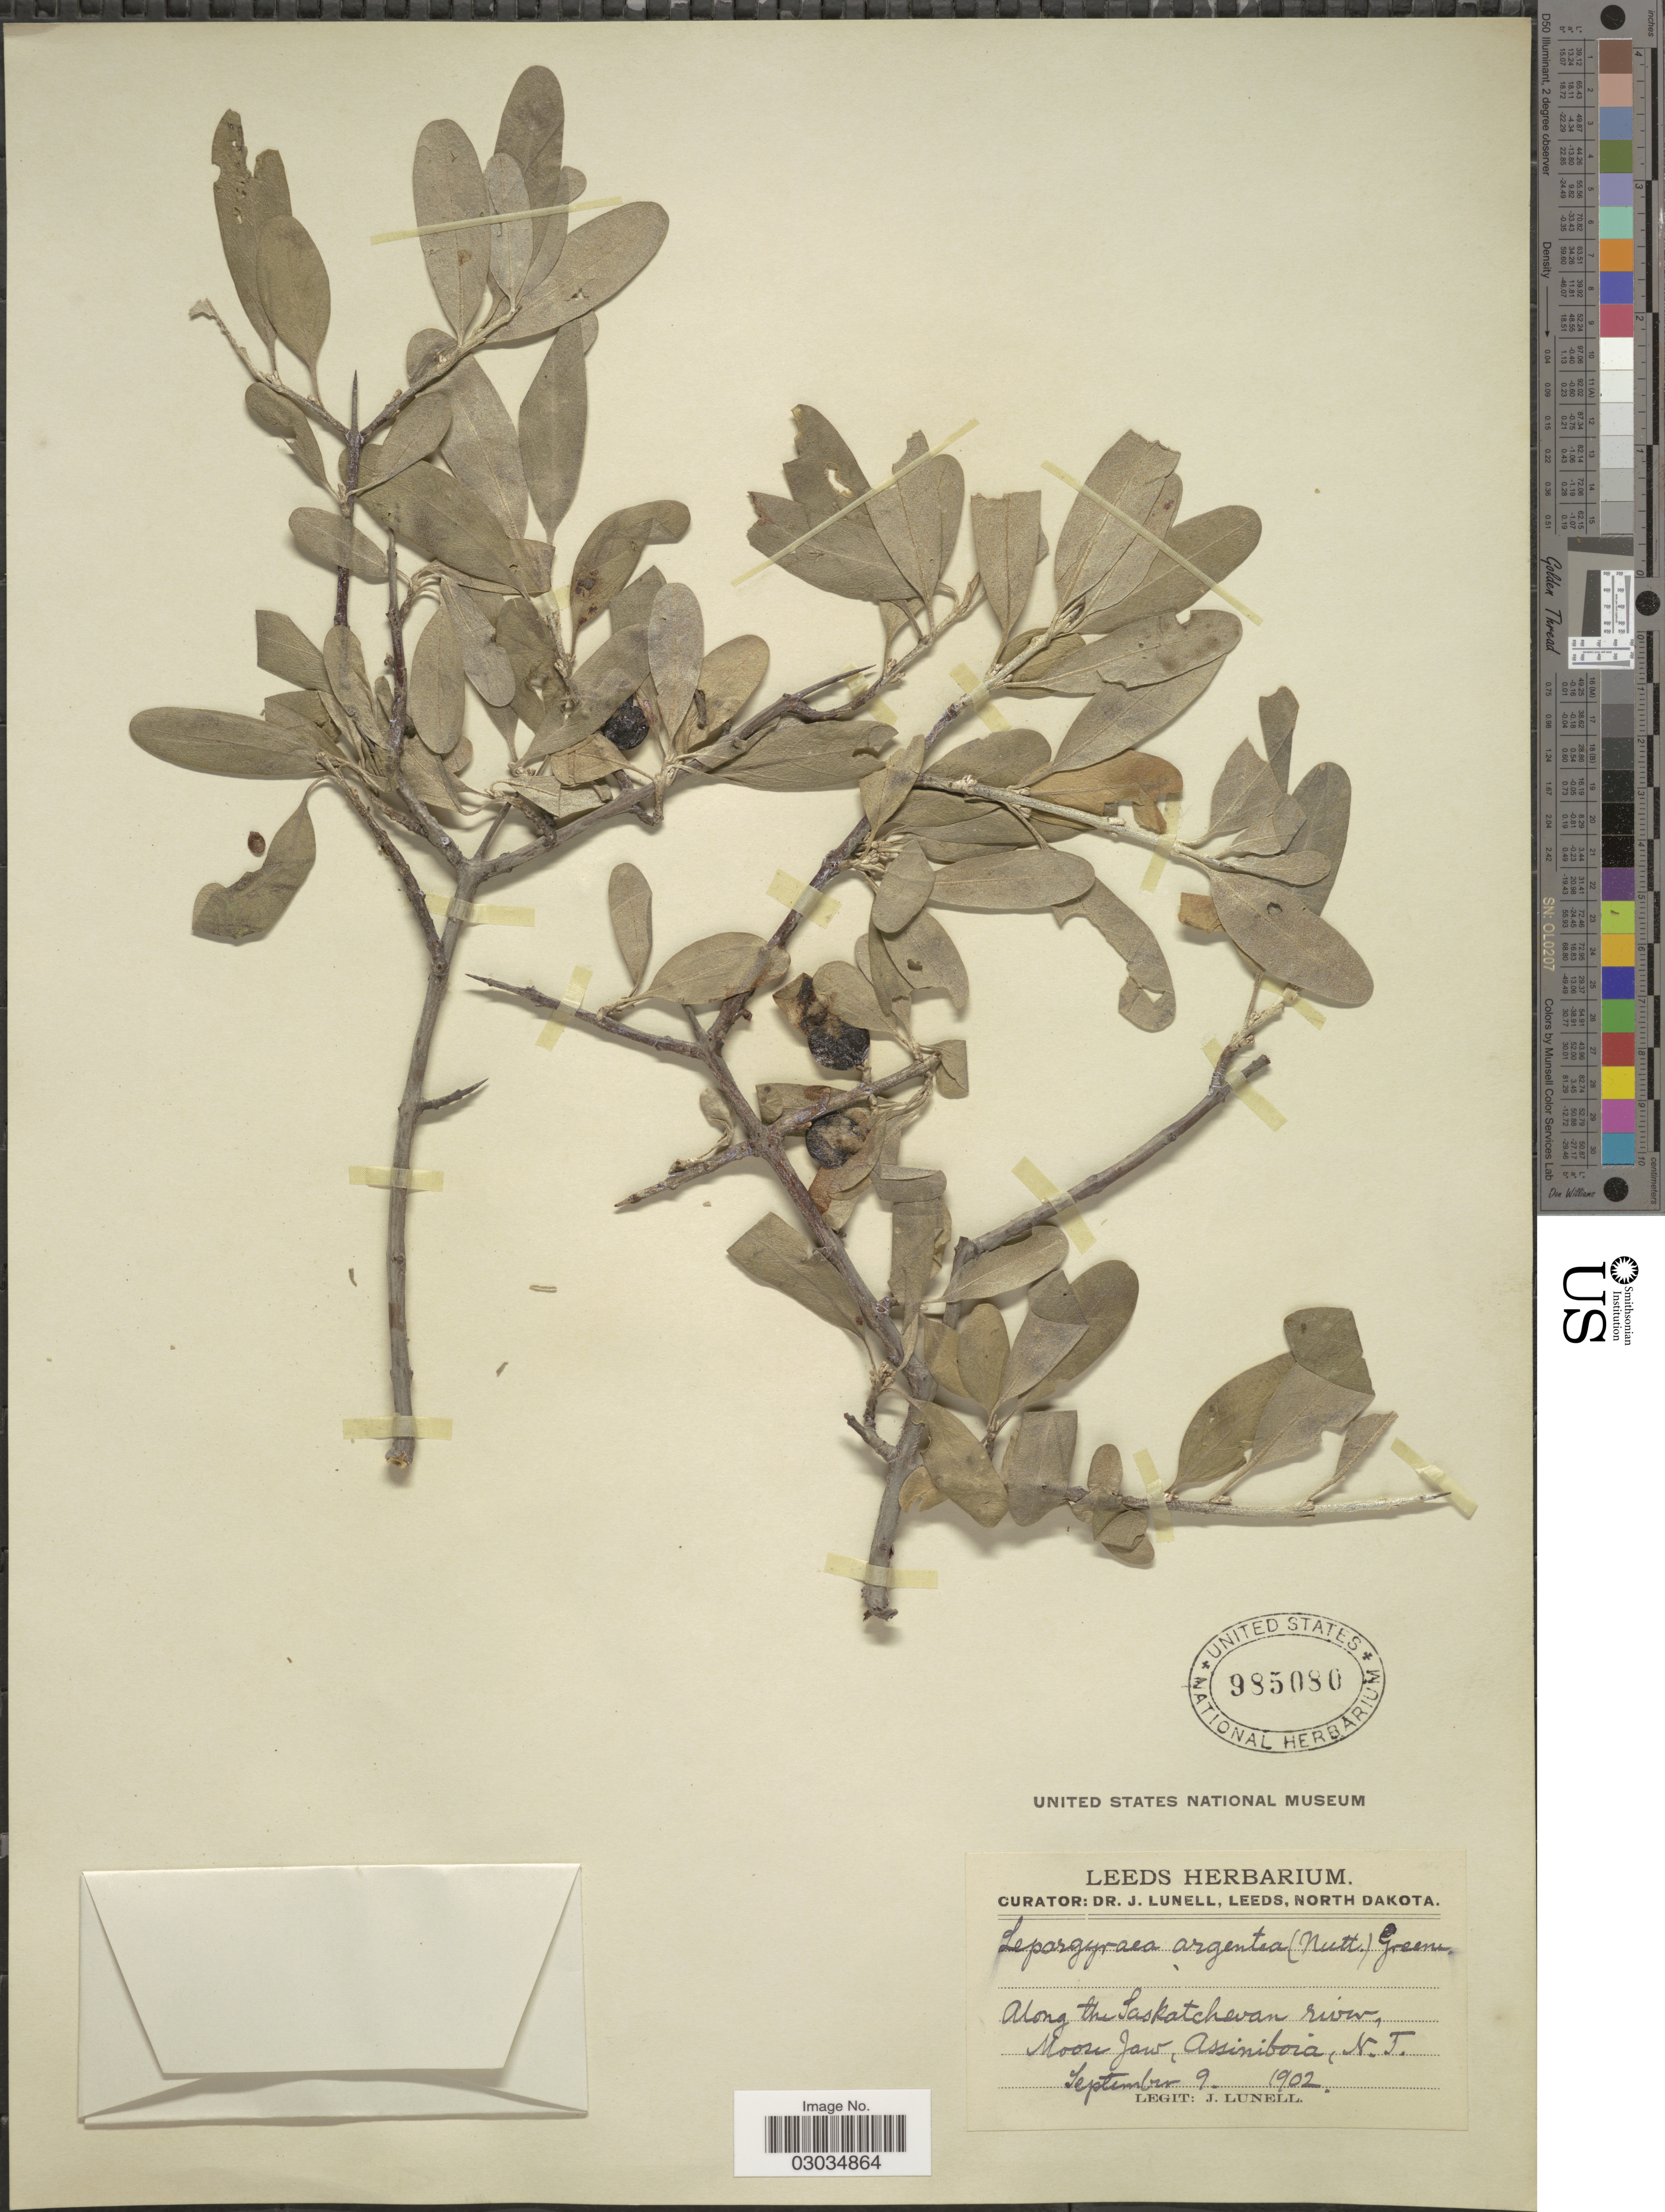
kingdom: Plantae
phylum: Tracheophyta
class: Magnoliopsida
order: Rosales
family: Elaeagnaceae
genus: Shepherdia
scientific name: Shepherdia argentea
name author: (Pursh) Nutt.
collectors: J. Lunell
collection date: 1902-09-09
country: Canada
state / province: Saskatchewan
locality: Along the Saskatchevan river, Moose Jaw, Assiniboia.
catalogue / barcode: US 985080